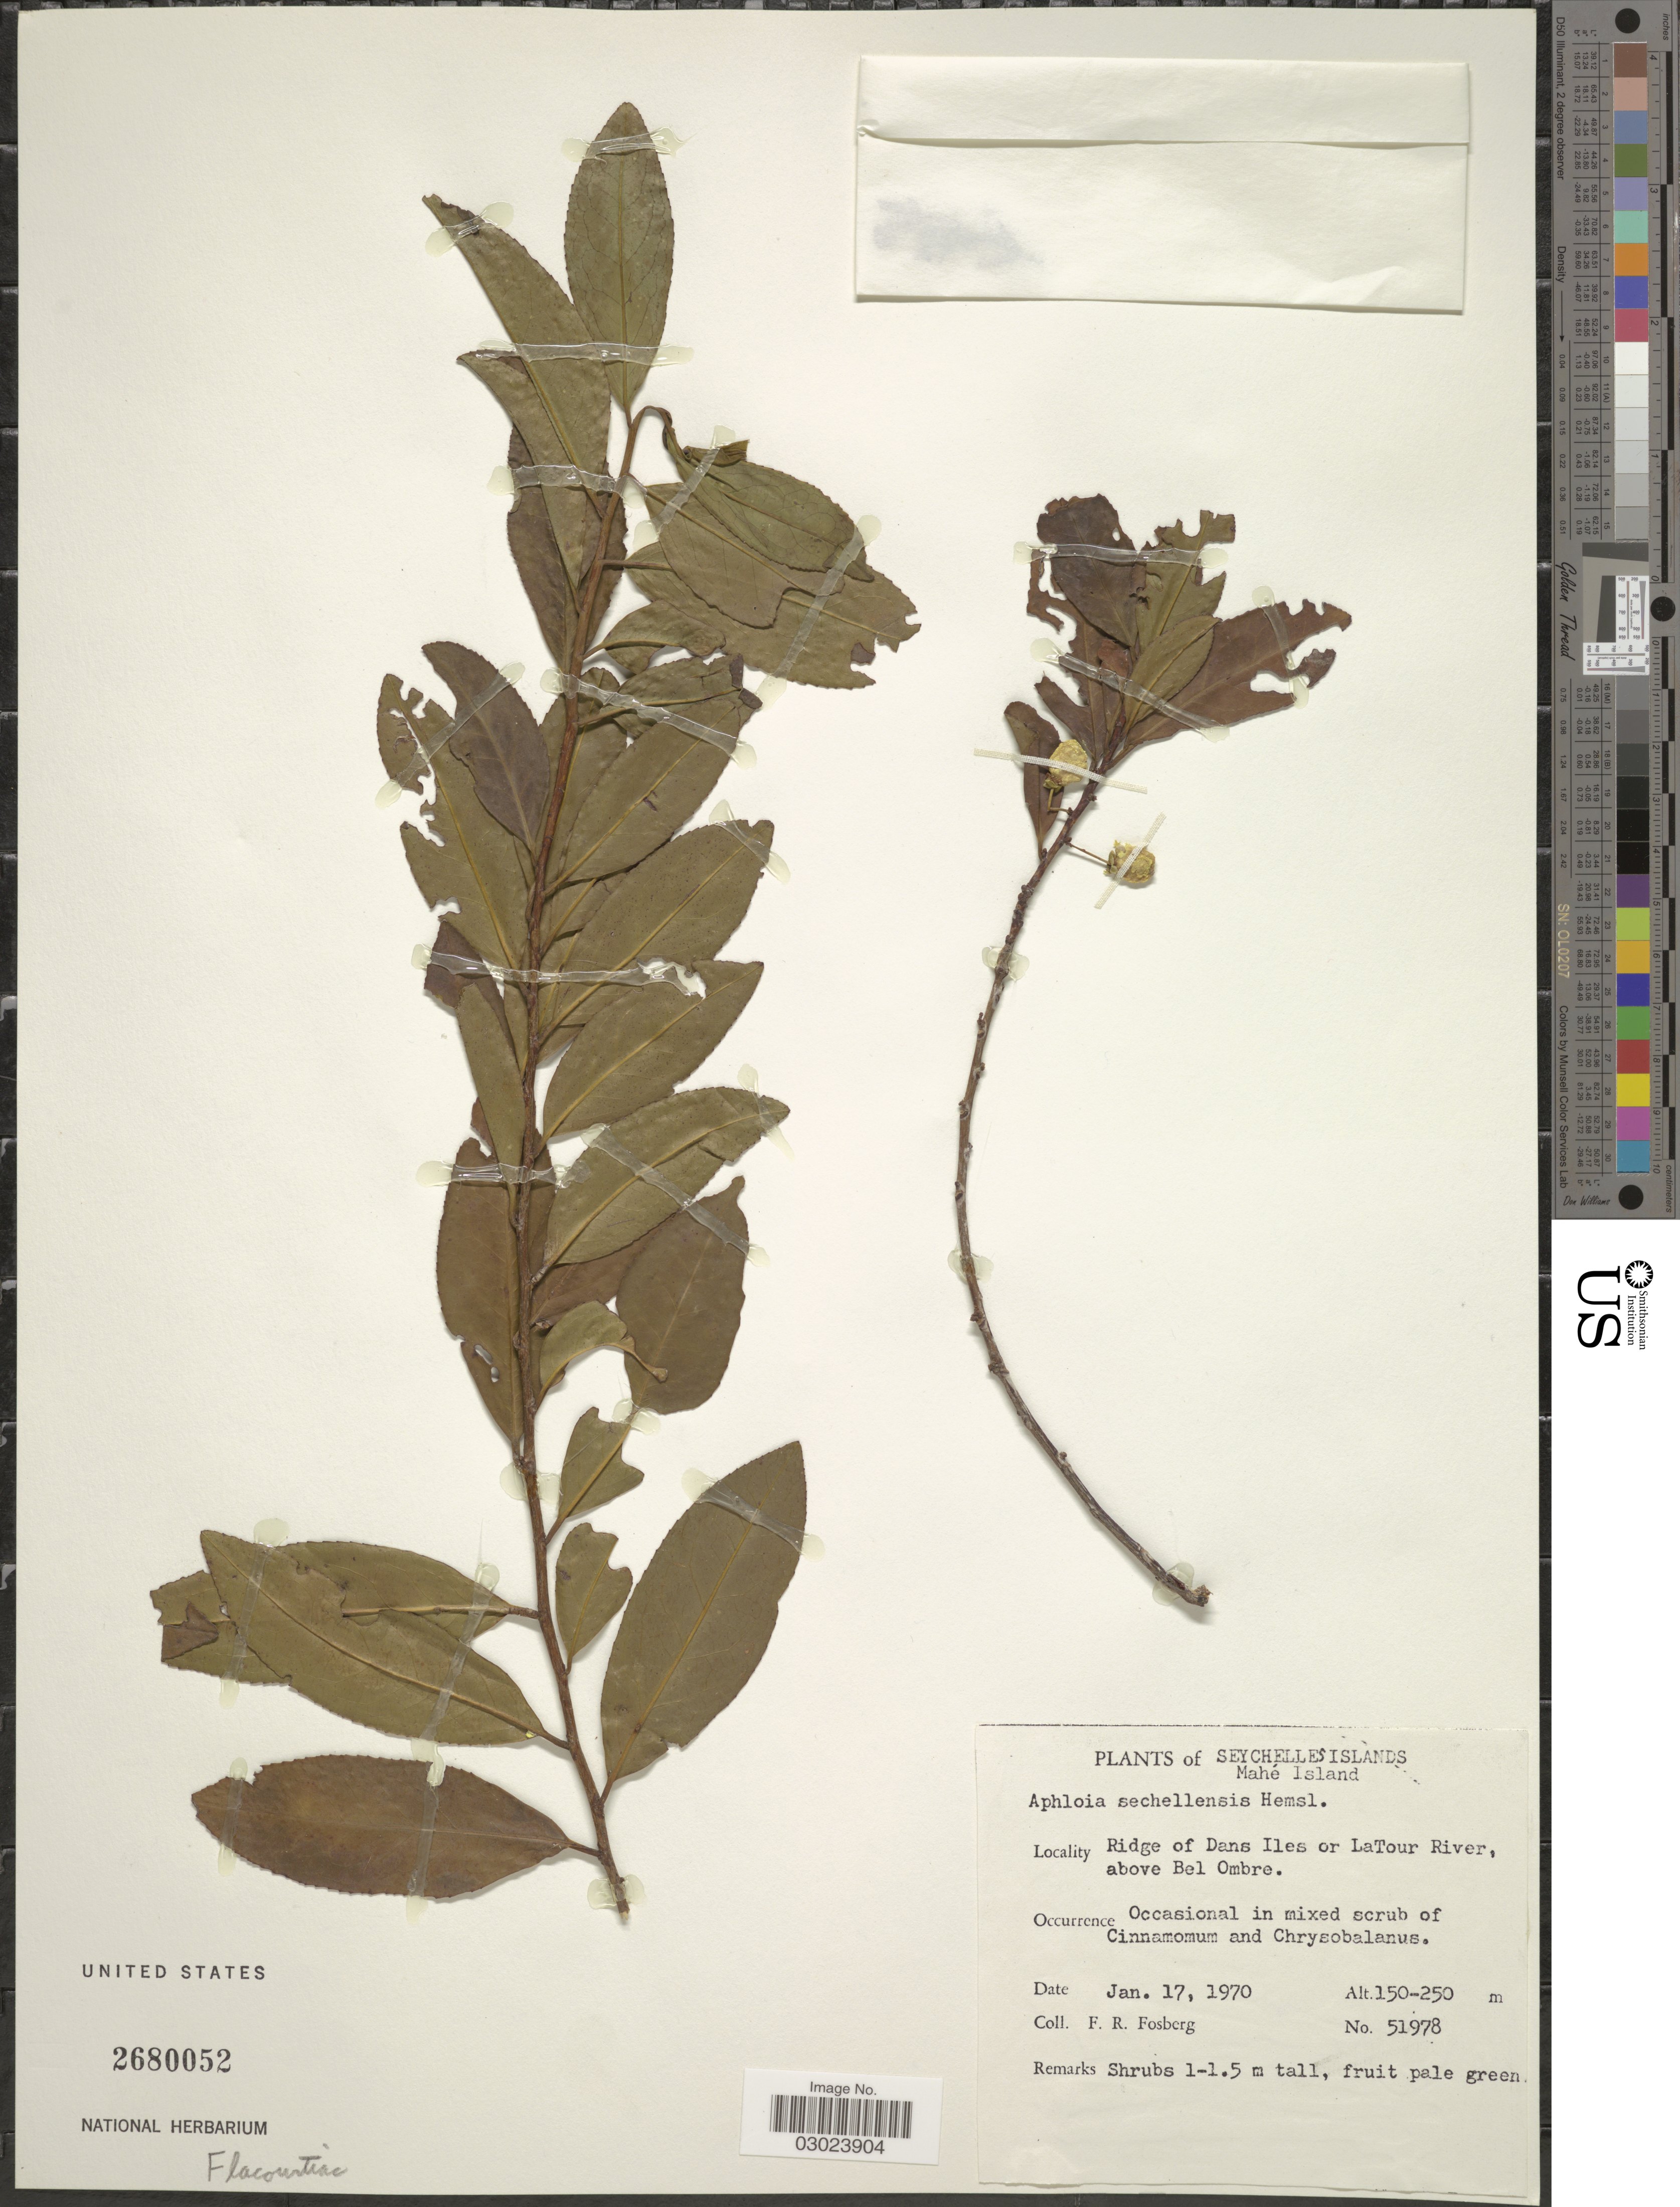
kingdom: Plantae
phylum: Tracheophyta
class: Magnoliopsida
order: Crossosomatales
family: Aphloiaceae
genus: Aphloia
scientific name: Aphloia seychellensis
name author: (Clos) Hemsl.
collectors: F. R. Fosberg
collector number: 51978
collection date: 1970-01-17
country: Seychelles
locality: Mahé Island. Ridge of Dans Iles or LaTour River, above Bel Ombre.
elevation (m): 150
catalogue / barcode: US 2680052